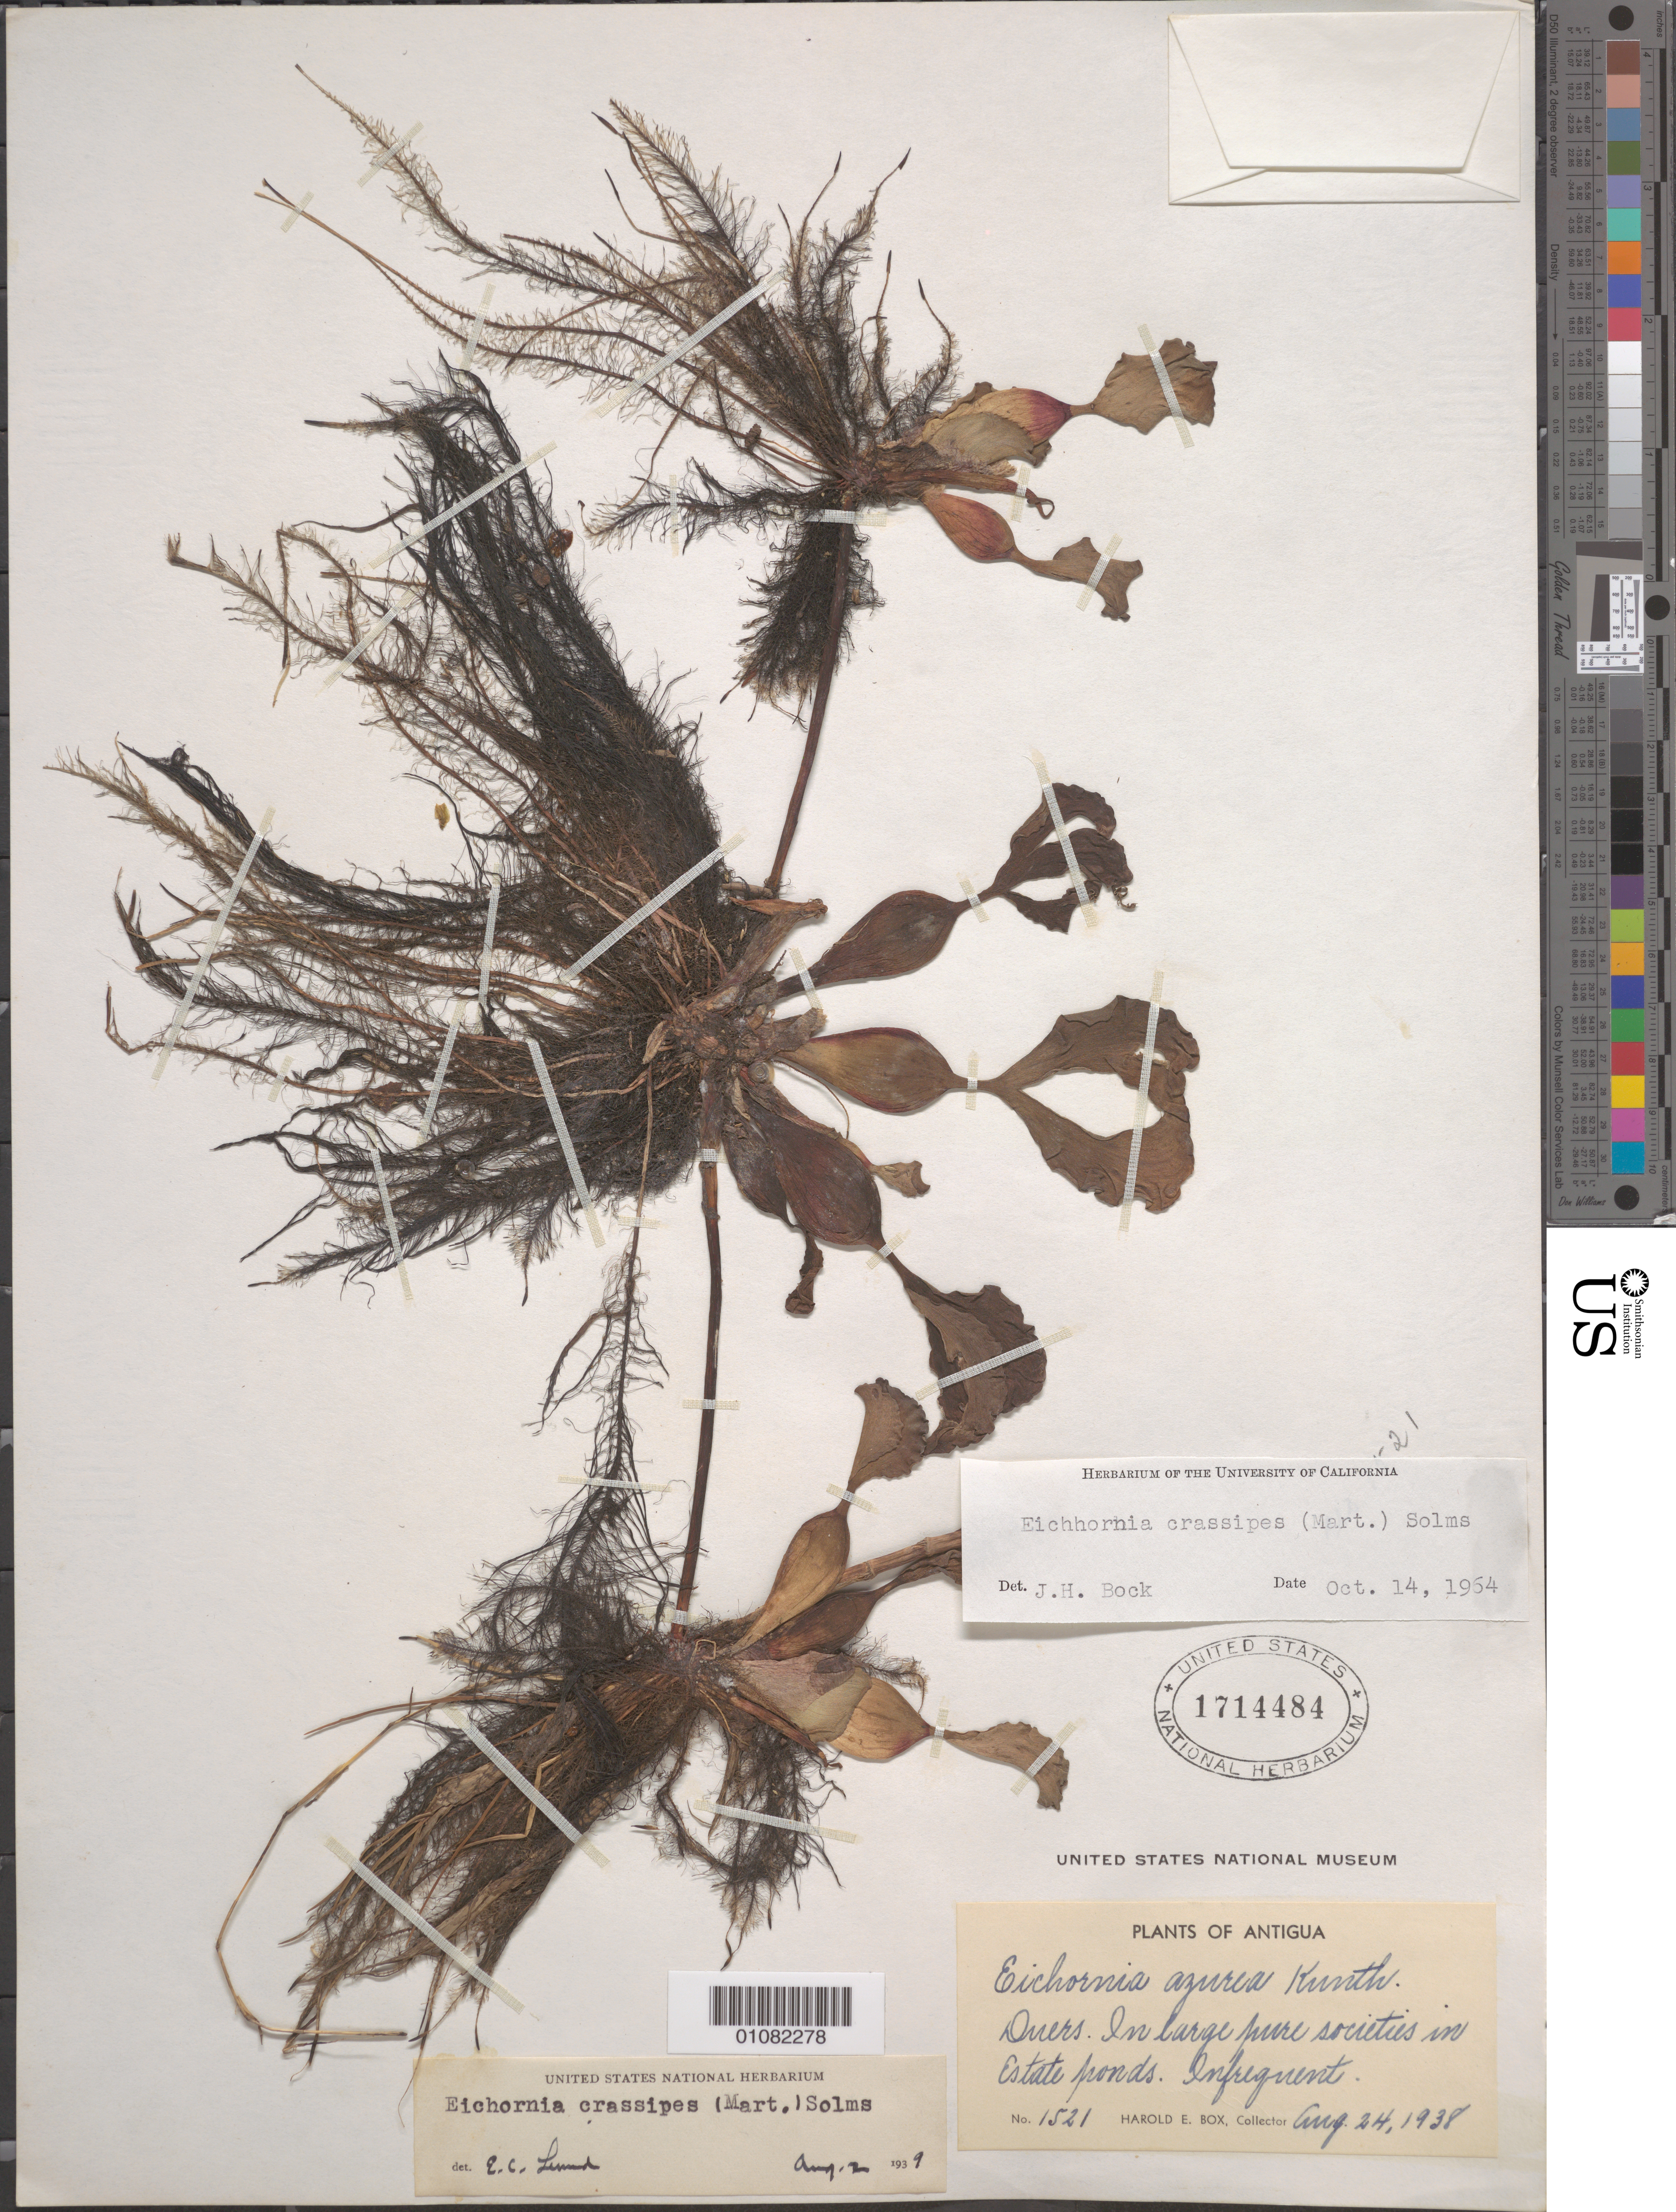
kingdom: Plantae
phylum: Tracheophyta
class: Liliopsida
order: Commelinales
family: Pontederiaceae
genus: Eichhornia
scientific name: Eichhornia crassipes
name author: (Mart.) Solms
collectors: H. E. Box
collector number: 1521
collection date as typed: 24 Aug 1938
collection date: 1938-08-24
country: Antigua and Barbuda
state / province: Saint Peter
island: Antigua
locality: Duers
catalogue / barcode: US 1714484